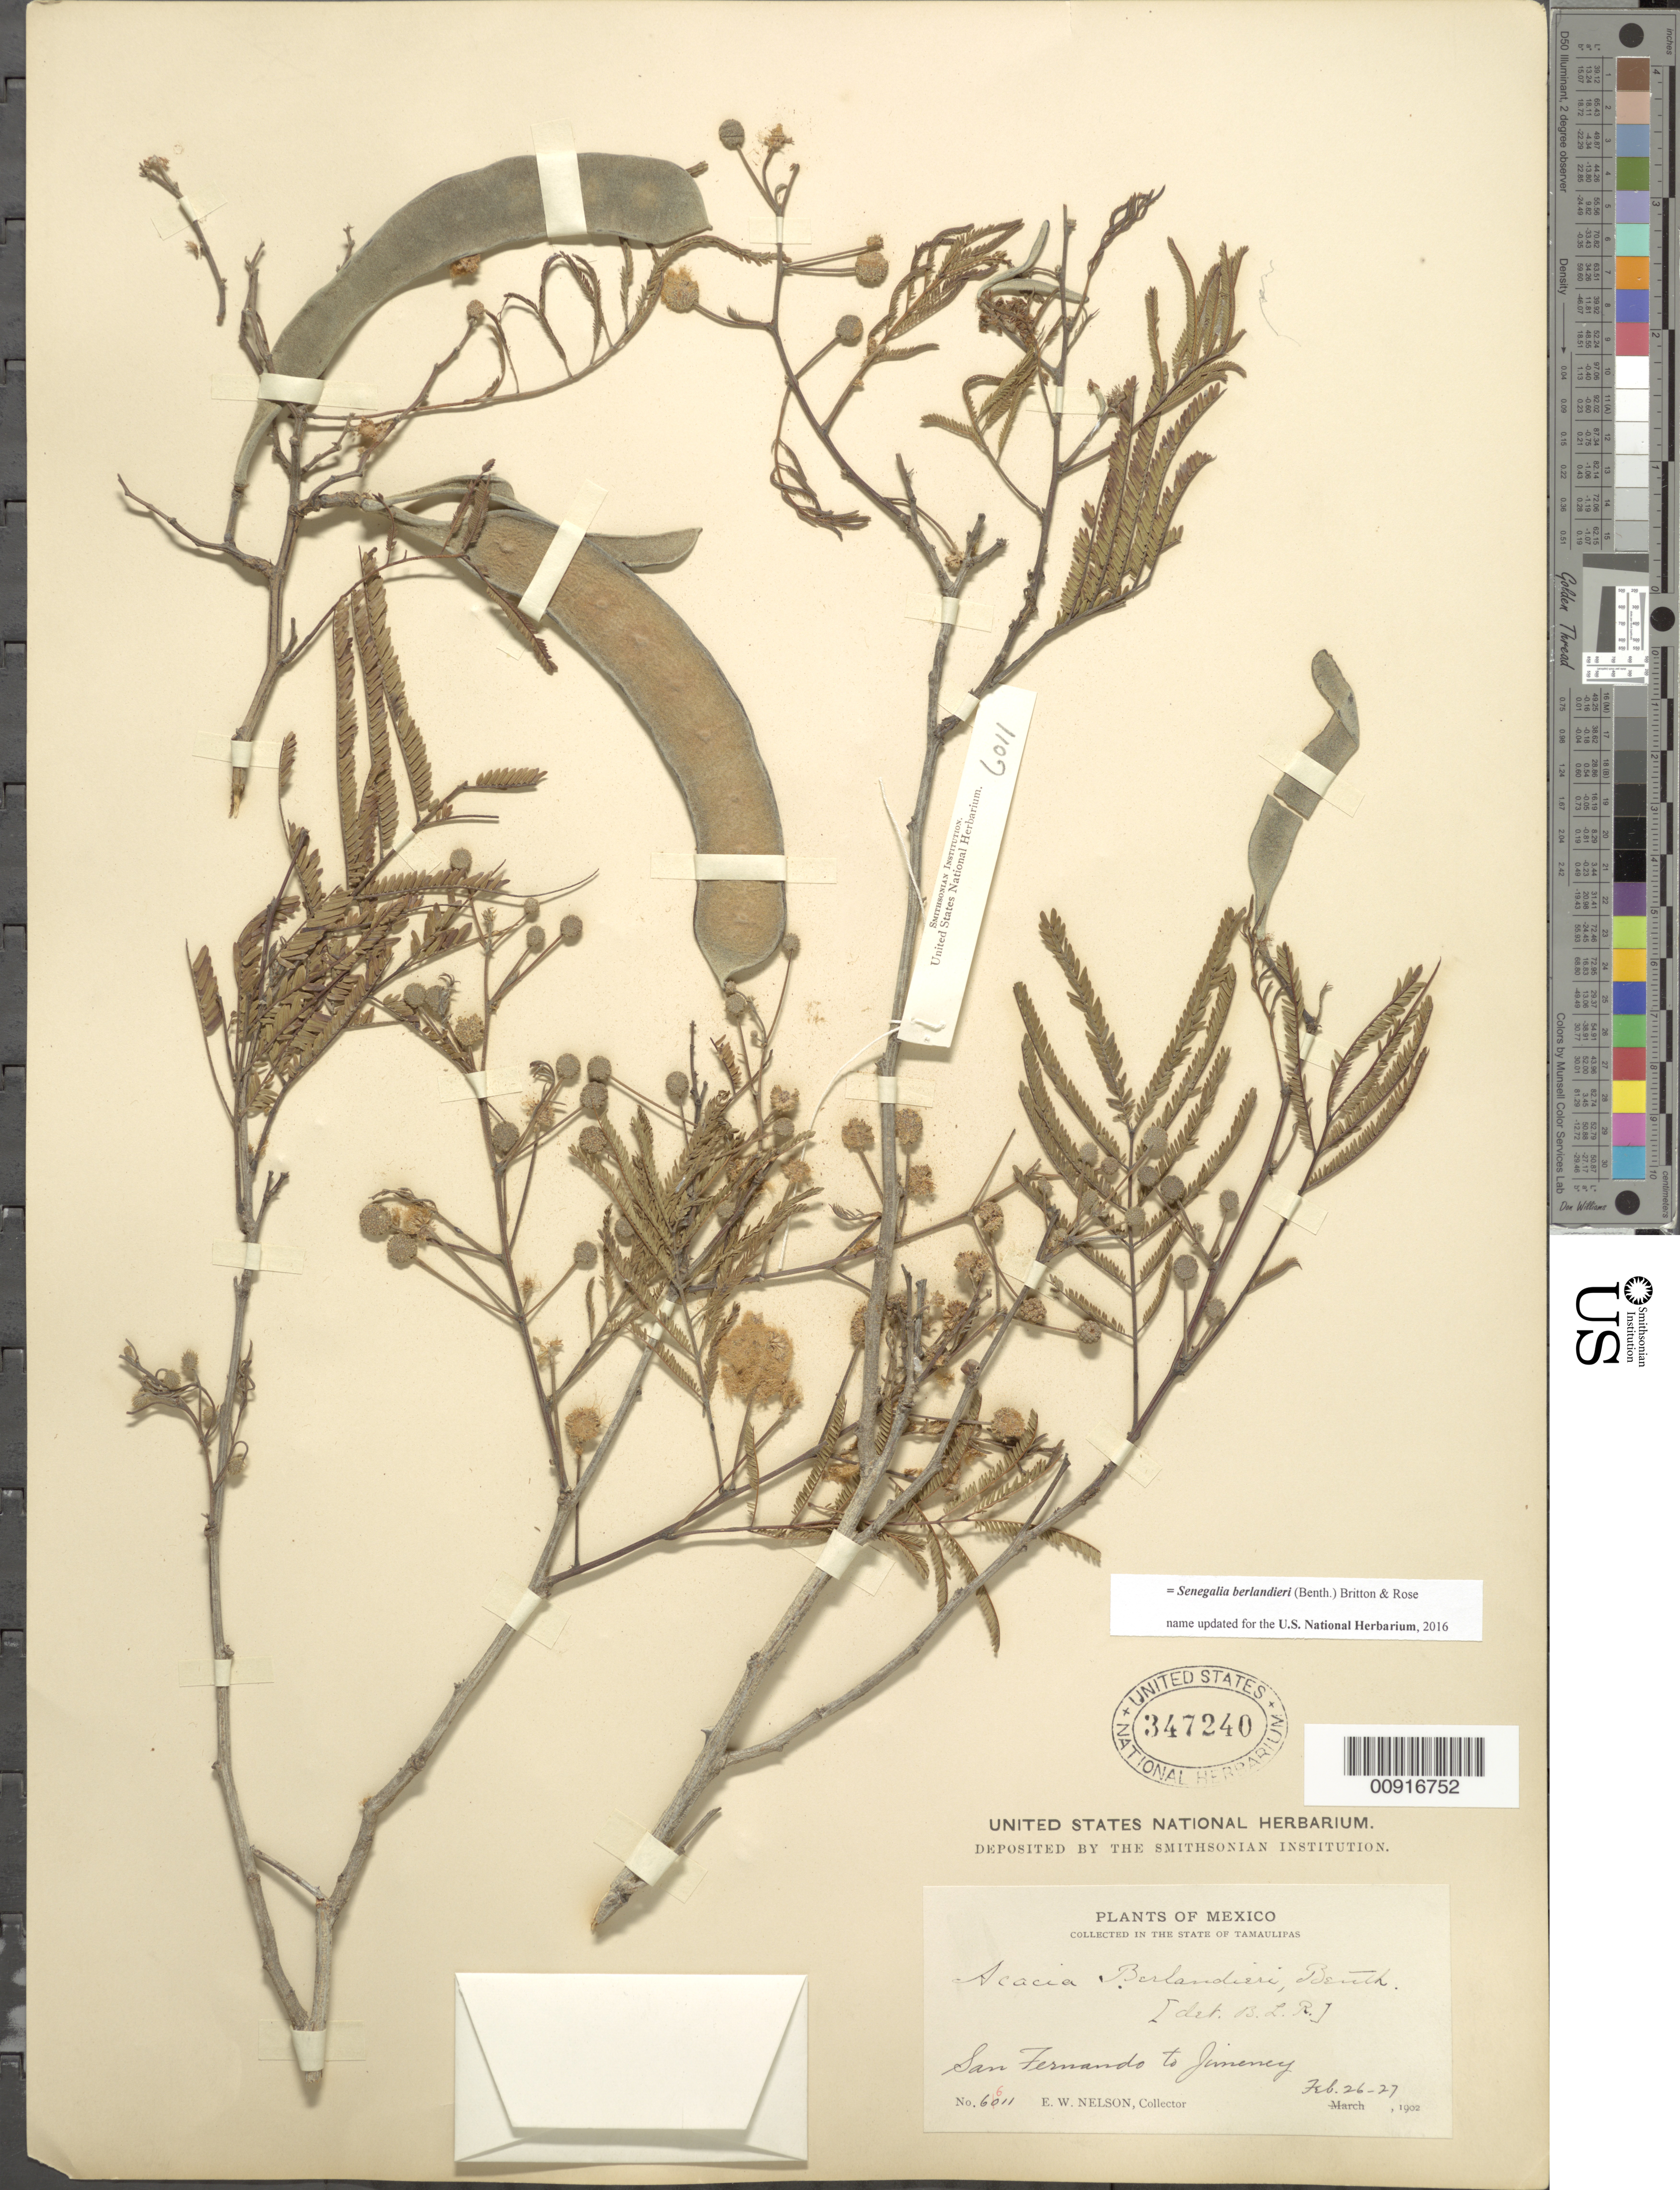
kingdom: Plantae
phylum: Tracheophyta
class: Magnoliopsida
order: Fabales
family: Fabaceae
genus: Senegalia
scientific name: Senegalia berlandieri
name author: (Benth.) Britton & Rose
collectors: E. W. Nelson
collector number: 6611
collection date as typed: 26 Feb 1902 to 27 Feb 1902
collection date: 1902-02-26/1902-02-27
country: Mexico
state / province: Tamaulipas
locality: San Fernando to Jimenez.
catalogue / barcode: US 347240